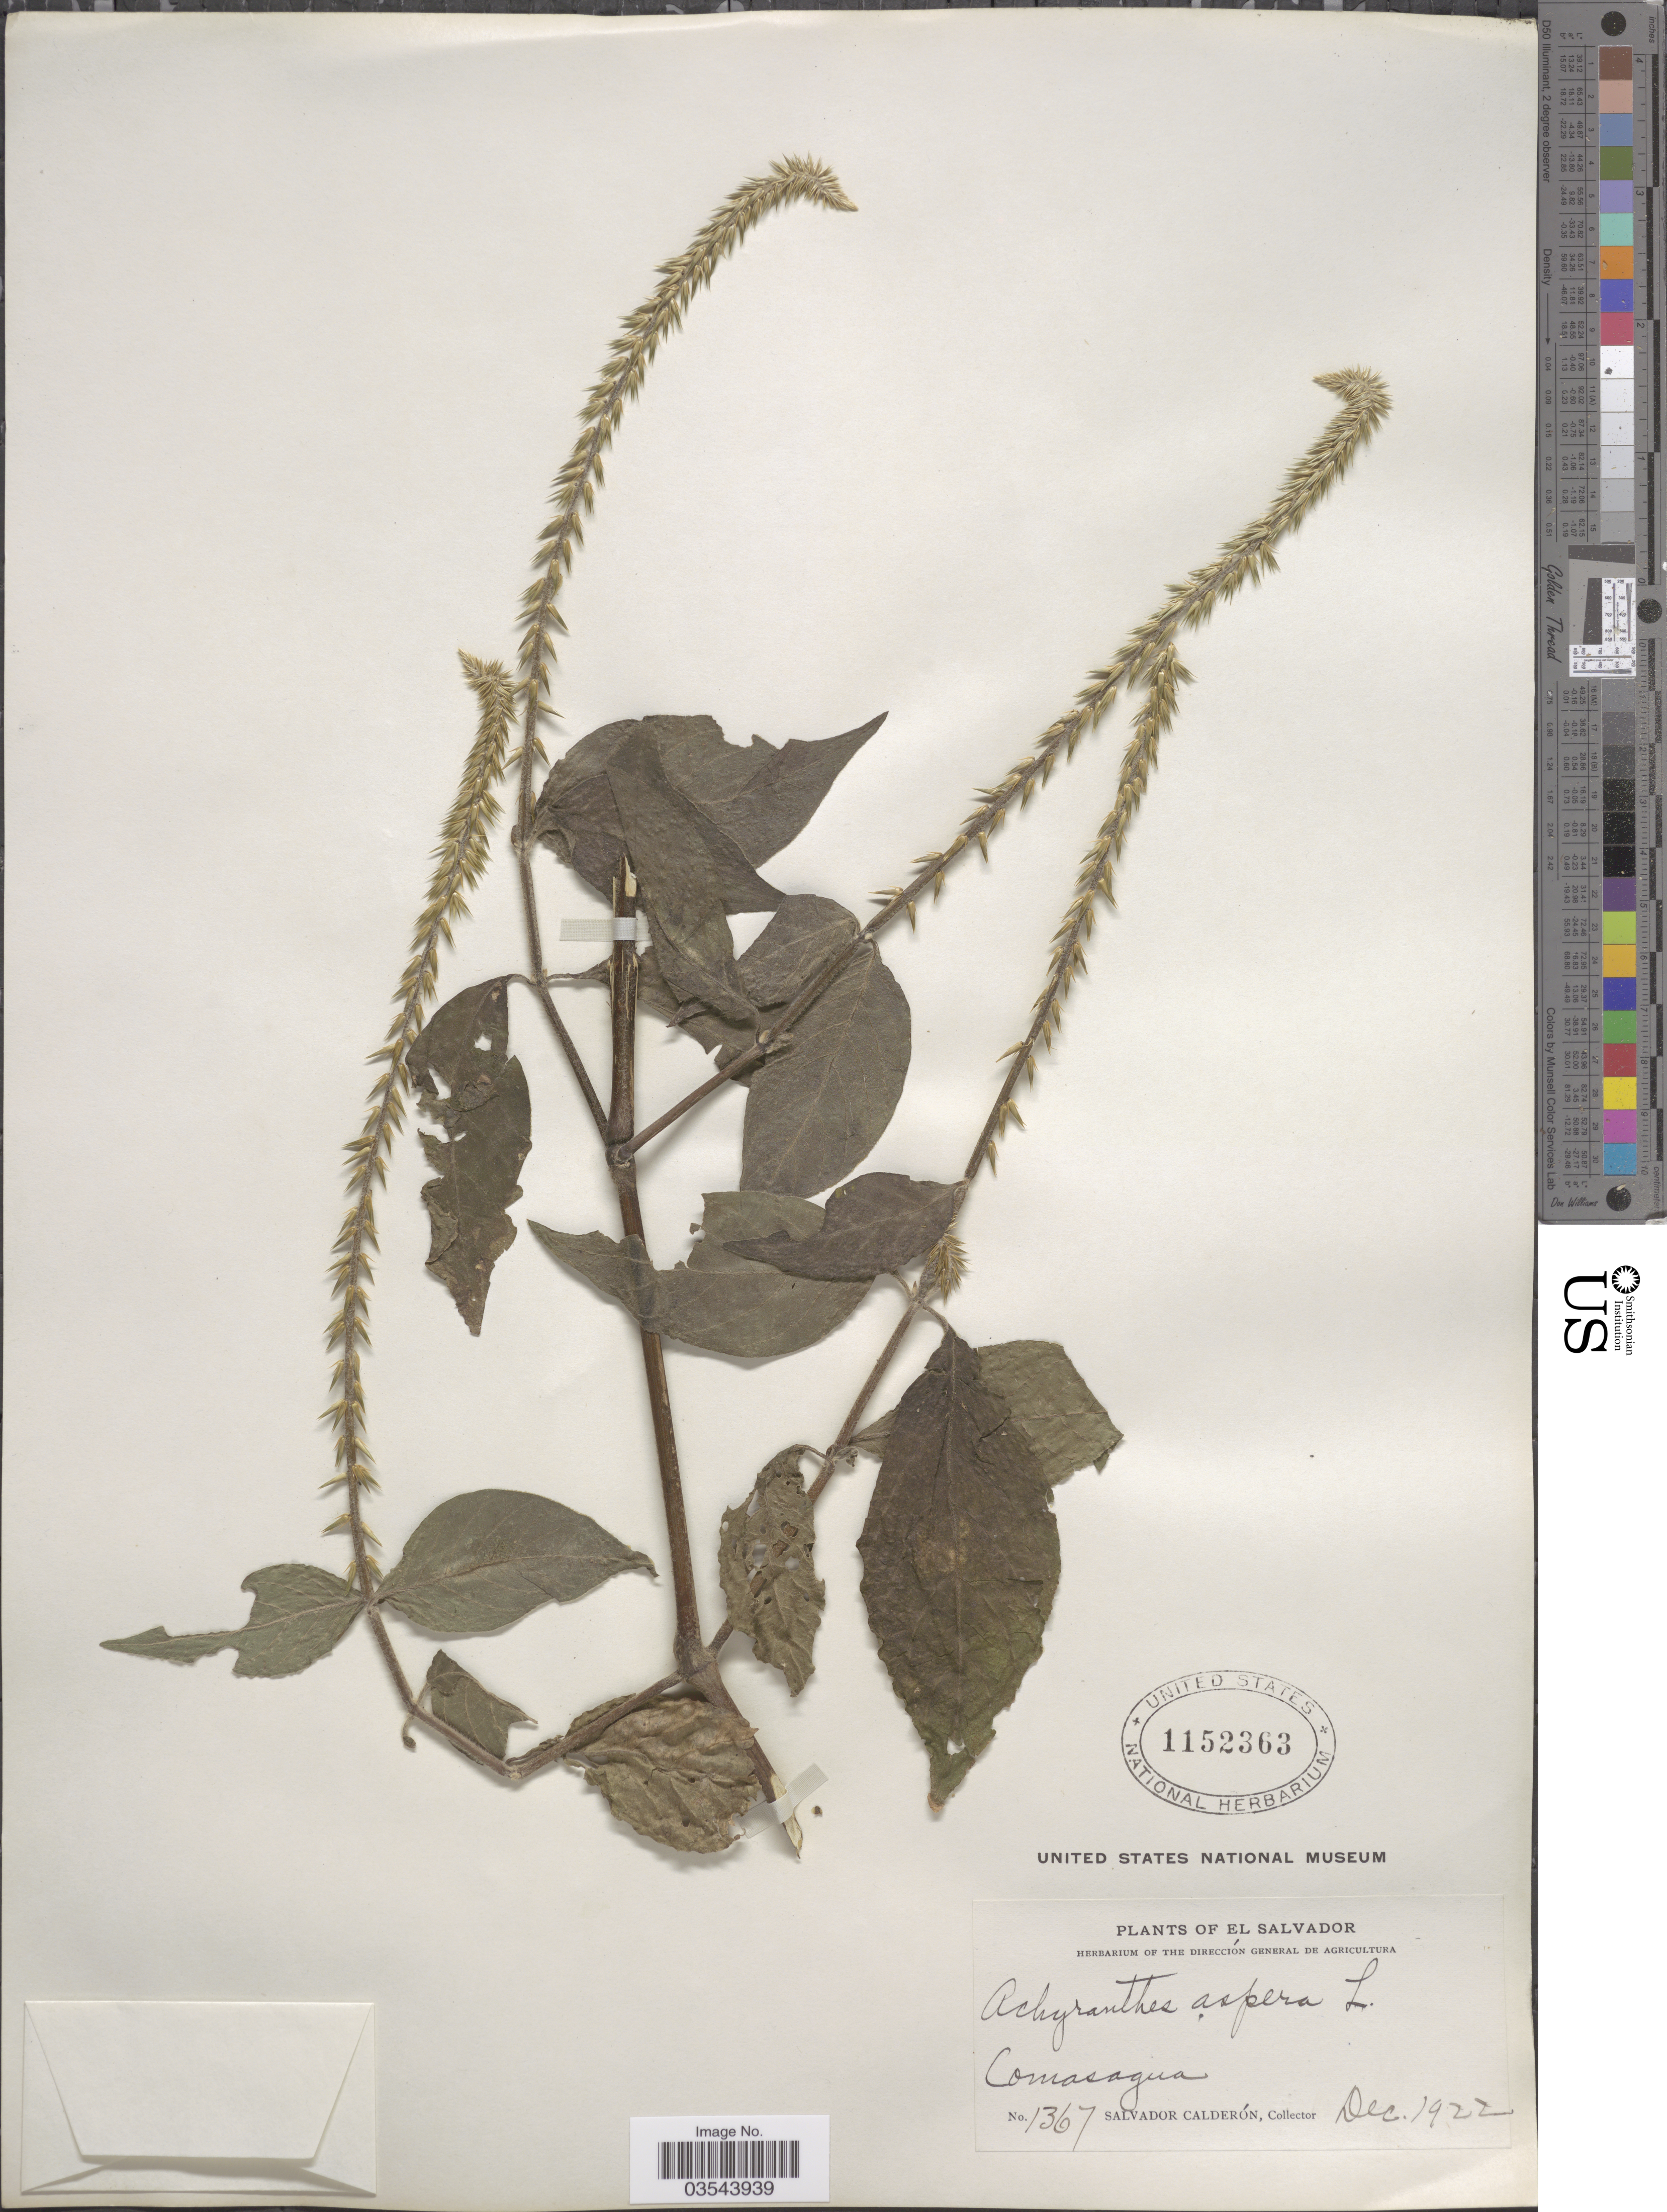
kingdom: Plantae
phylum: Tracheophyta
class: Magnoliopsida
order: Caryophyllales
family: Amaranthaceae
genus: Achyranthes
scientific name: Achyranthes aspera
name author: L.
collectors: S. Calderón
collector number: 1367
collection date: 1922-12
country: El Salvador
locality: Comasagua.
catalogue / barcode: US 1152363